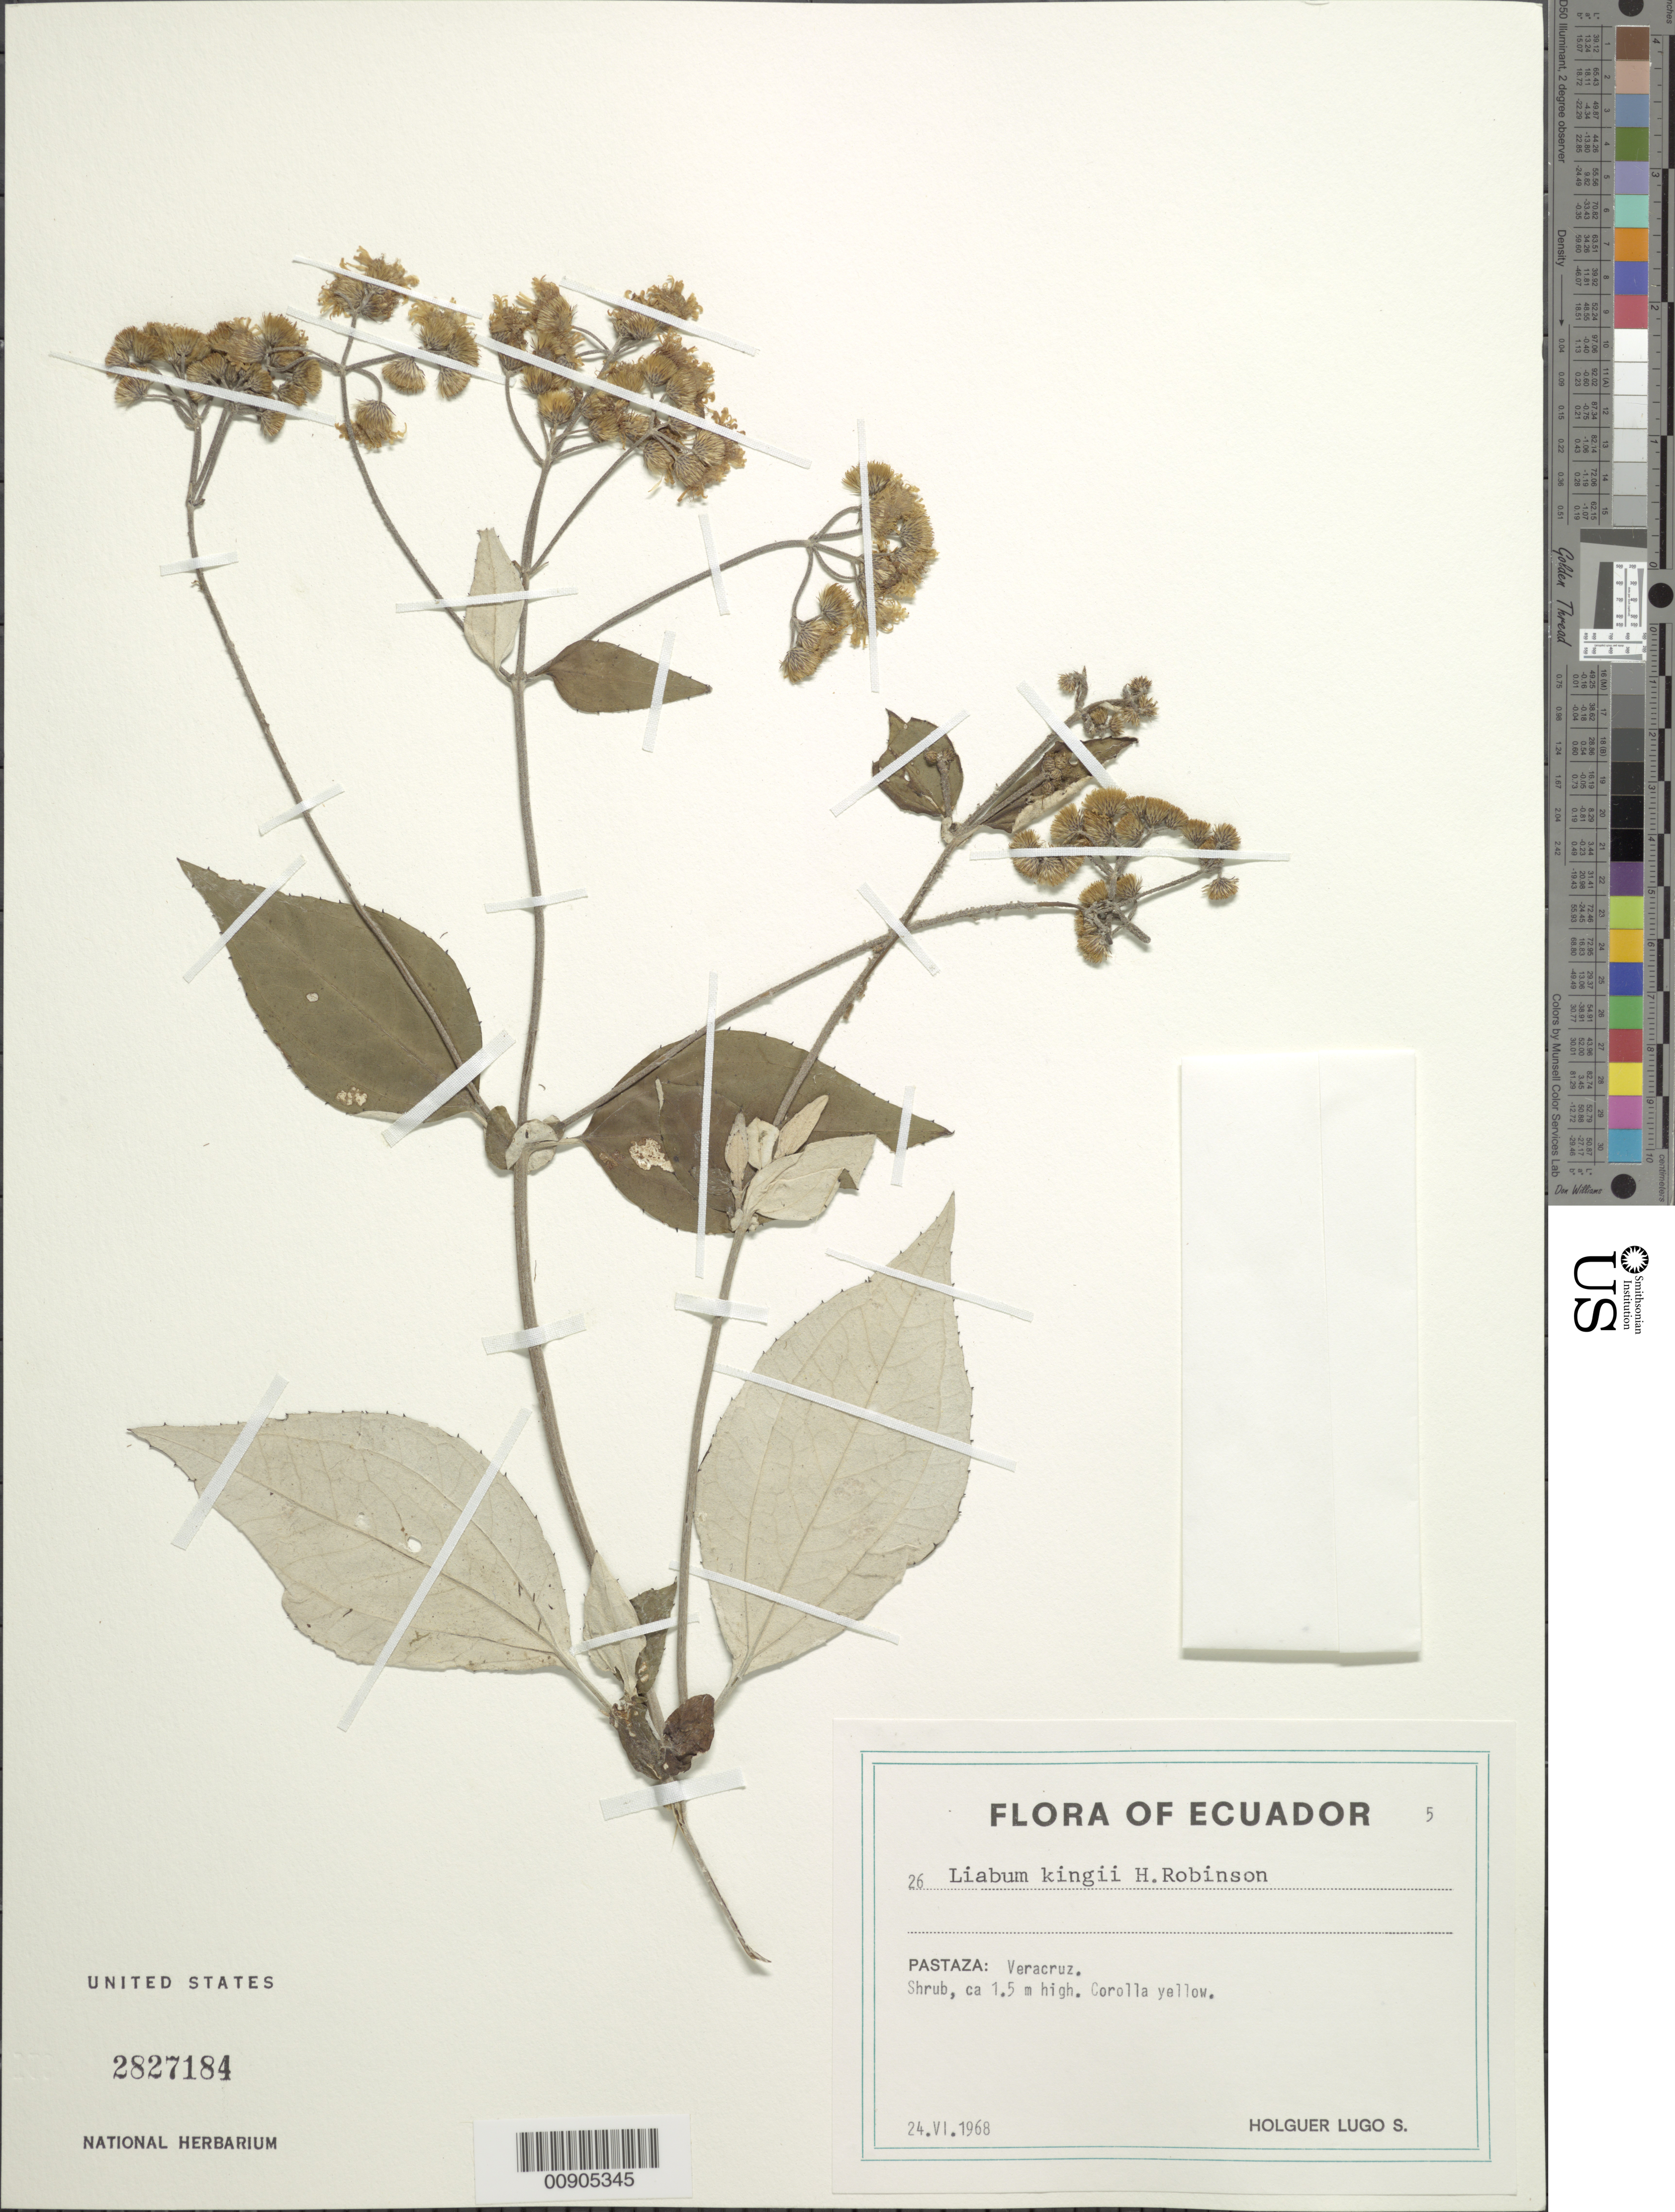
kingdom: Plantae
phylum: Tracheophyta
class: Magnoliopsida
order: Asterales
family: Asteraceae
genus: Liabum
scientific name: Liabum kingii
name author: H. Rob.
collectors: H. Lugo S.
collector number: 26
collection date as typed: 24 June 1968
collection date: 1968-06-24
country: Ecuador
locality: Pastaza, Veracruz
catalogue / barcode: US 2827184